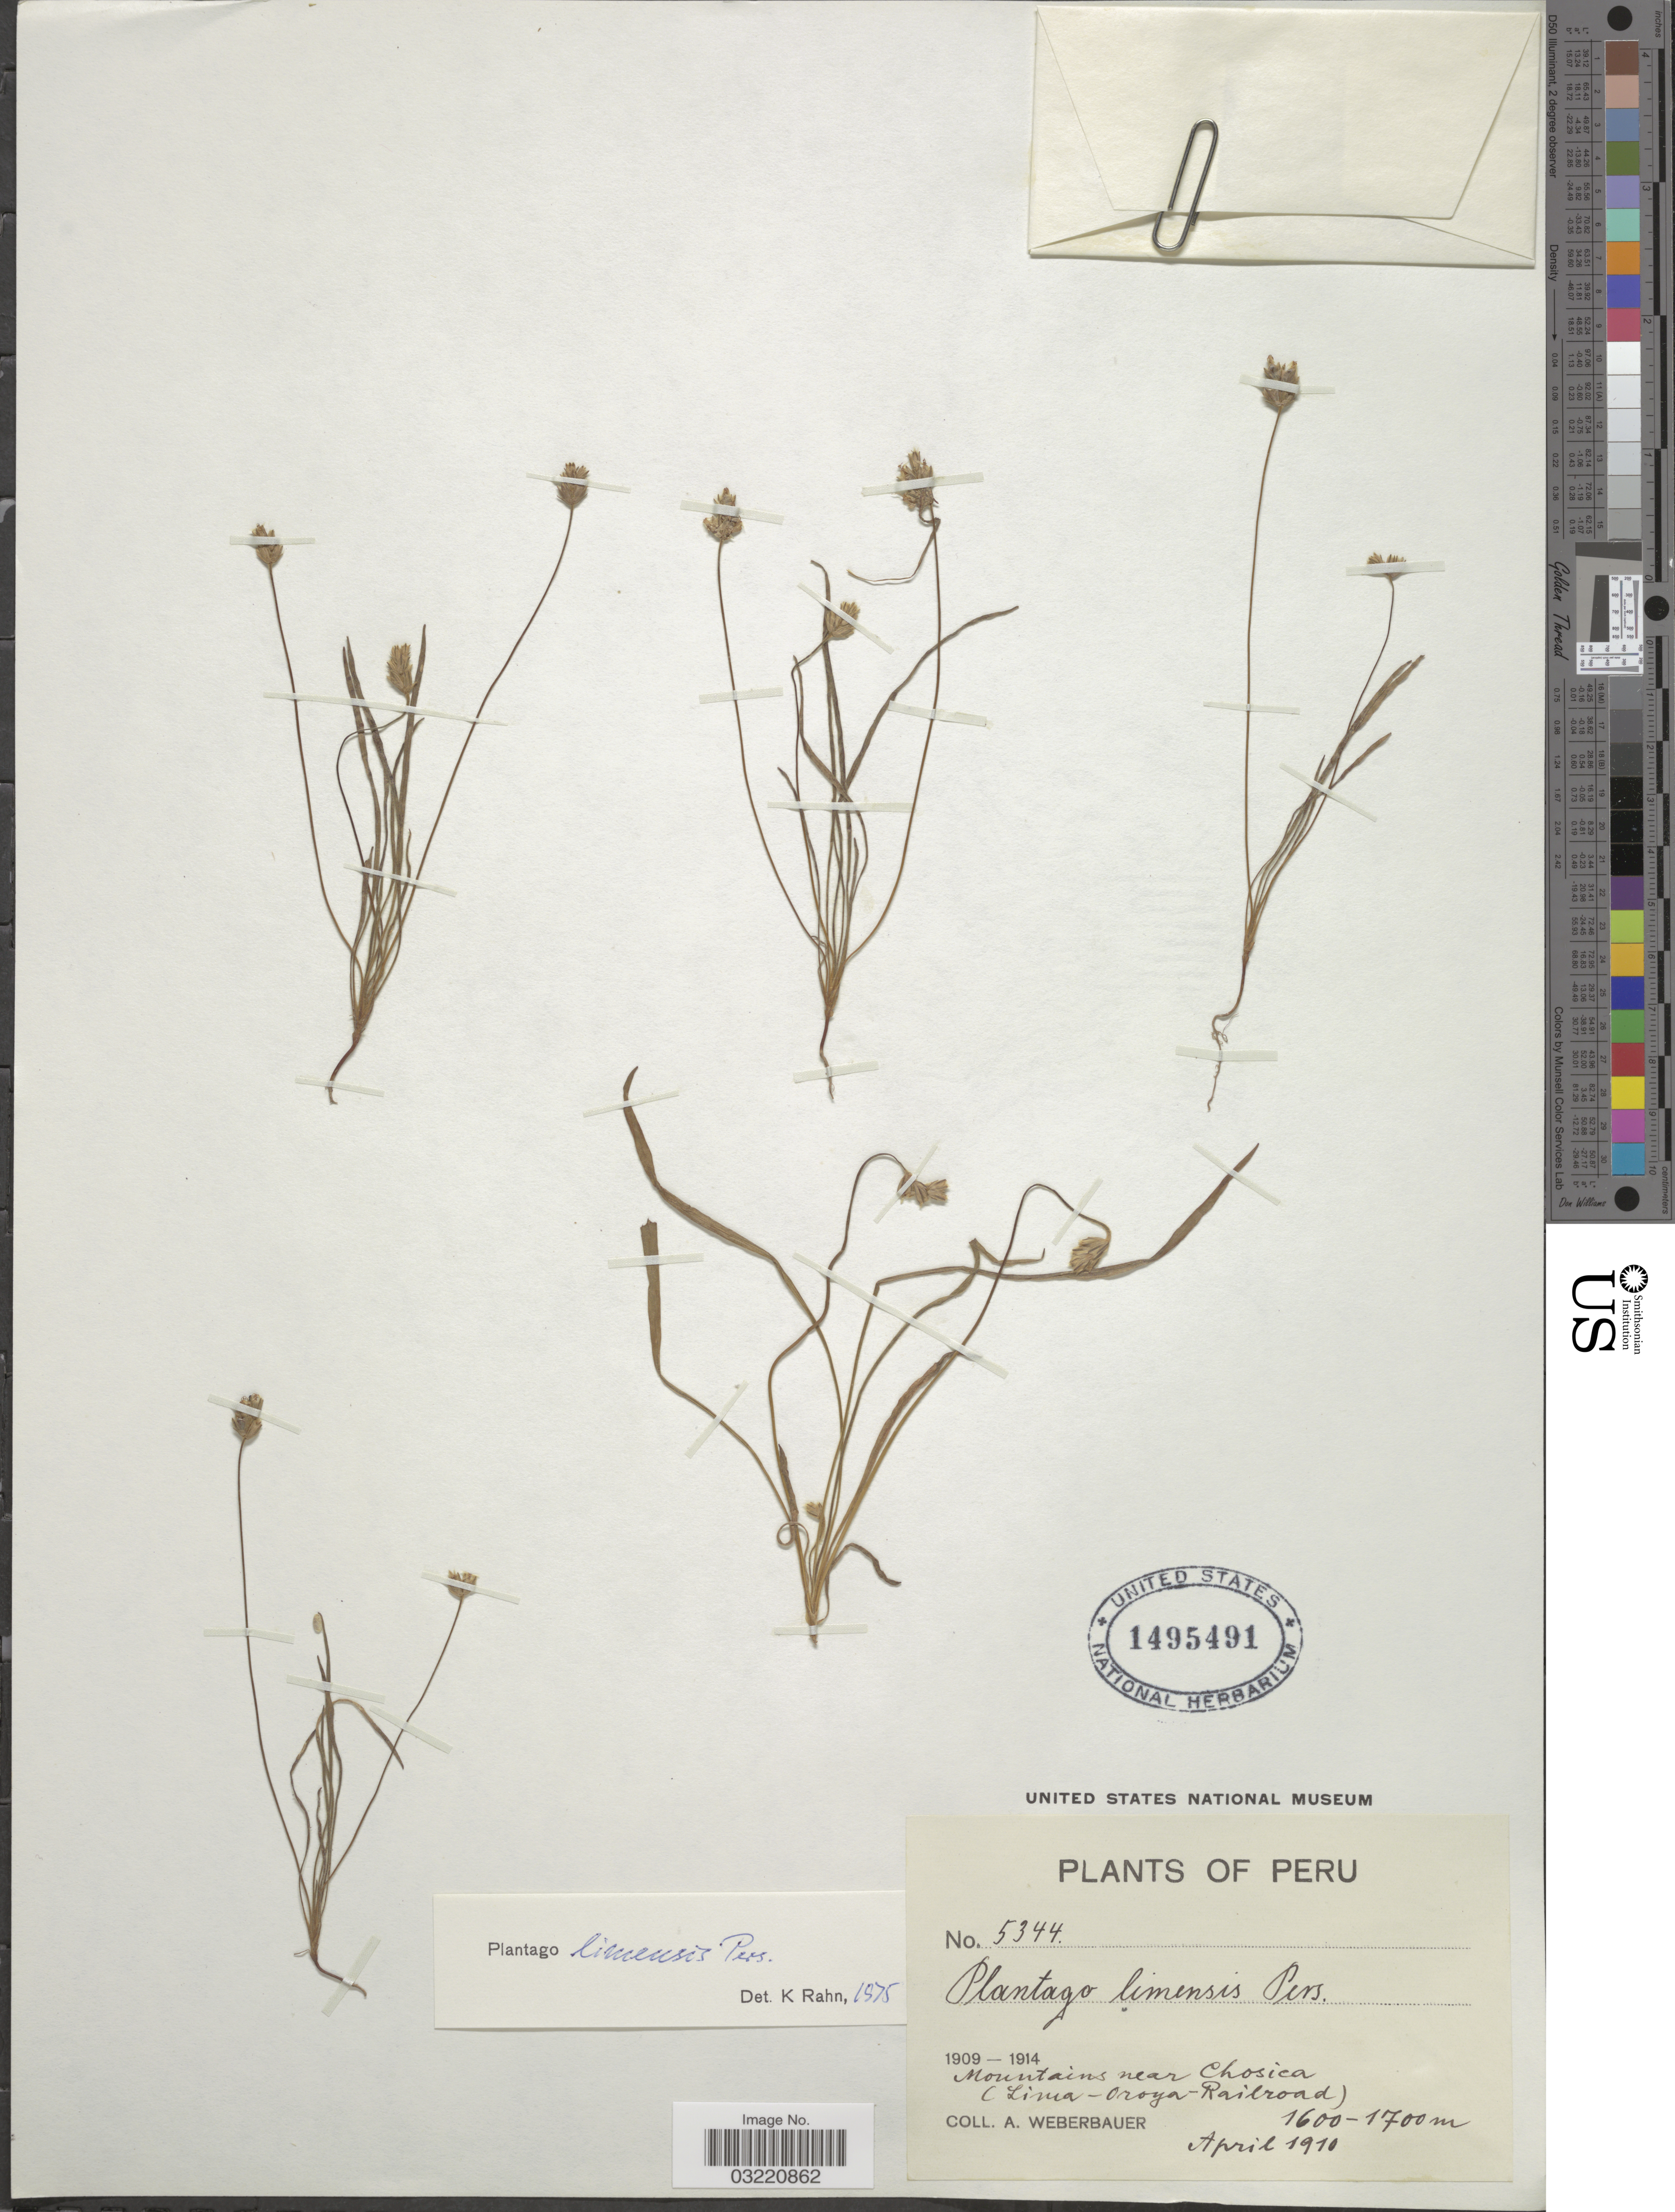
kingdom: Plantae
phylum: Tracheophyta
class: Magnoliopsida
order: Lamiales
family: Plantaginaceae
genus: Plantago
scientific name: Plantago limensis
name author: Pers.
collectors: A. Weberbauer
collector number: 5344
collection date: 1910-04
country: Peru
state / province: Lima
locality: Mountains near Chosica (Lima - Oroya - Railroad).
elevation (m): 1600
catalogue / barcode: US 1495491